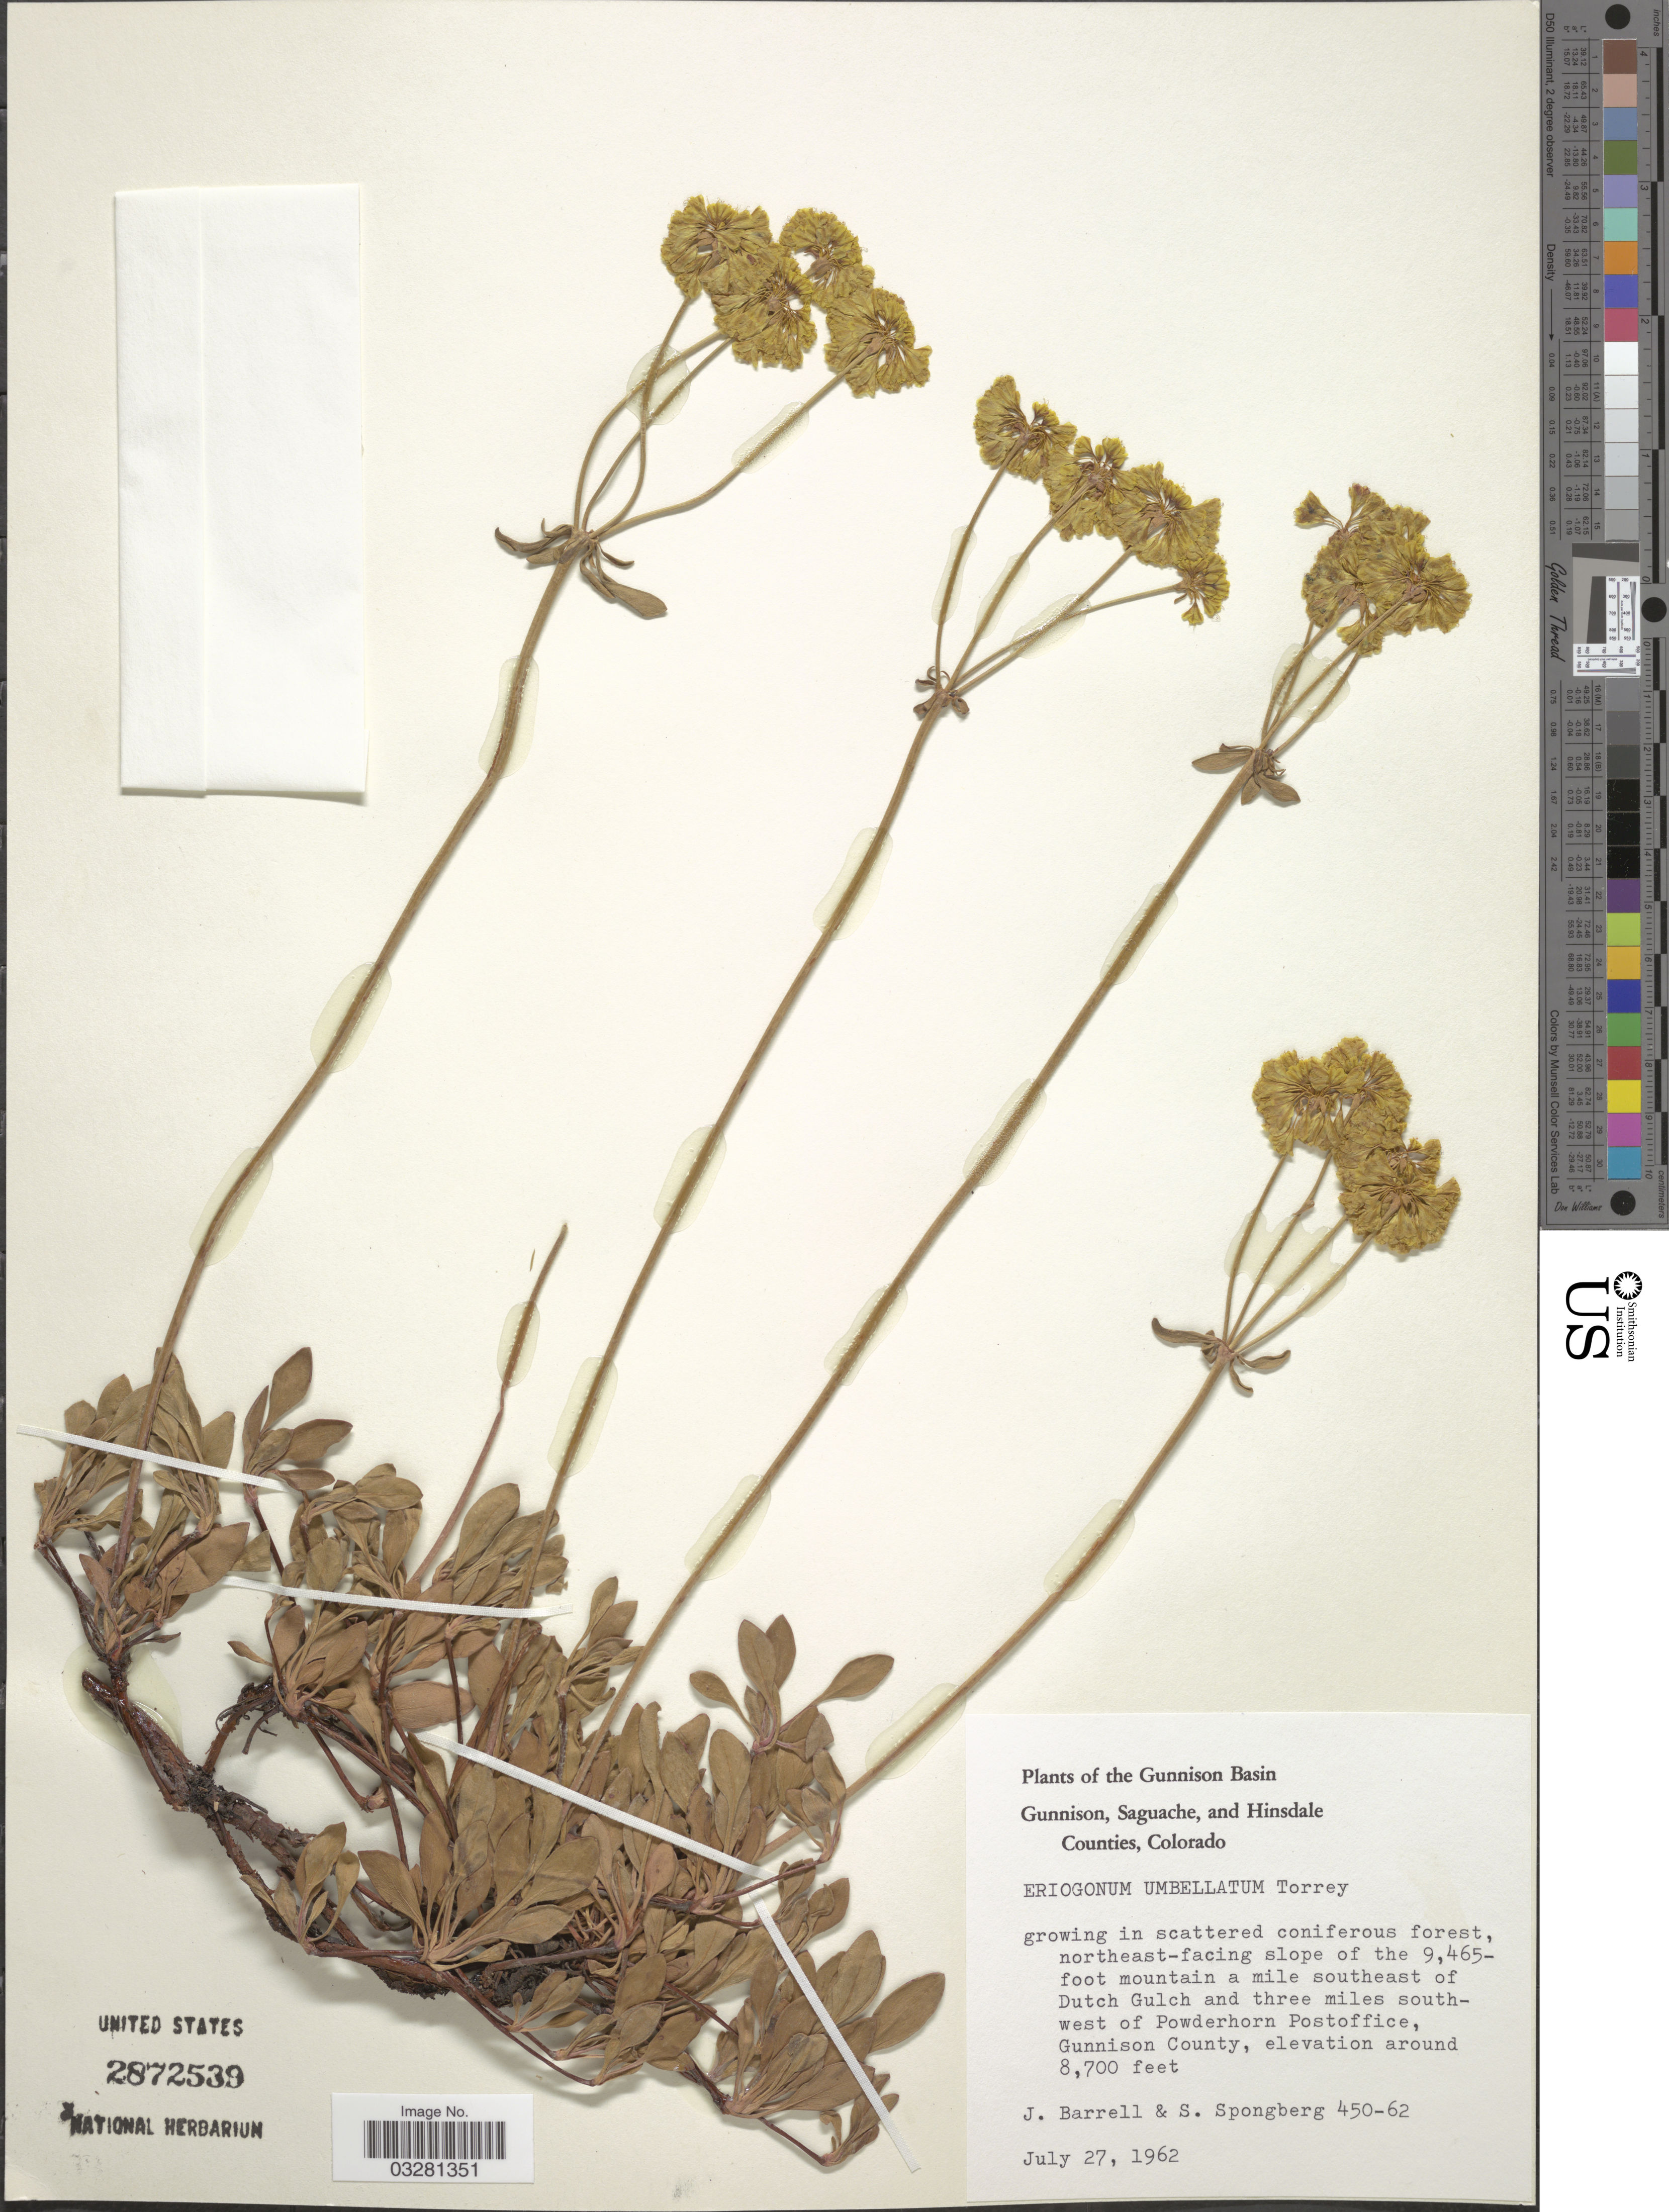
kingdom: Plantae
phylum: Tracheophyta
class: Magnoliopsida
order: Caryophyllales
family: Polygonaceae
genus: Eriogonum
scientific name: Eriogonum umbellatum var. umbellatum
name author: Torr.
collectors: J. Barrell & S. A.Spongberg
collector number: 450-62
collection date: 1962-07-27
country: United States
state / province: Colorado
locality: The Gunnison Basin. Northeast-facing slope of the 9465 foot mountain a mile southeast of Dutch Gulch and three miles southwest of Powderhorn Postoffice, Gunnison County.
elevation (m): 2652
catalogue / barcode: US 2872539